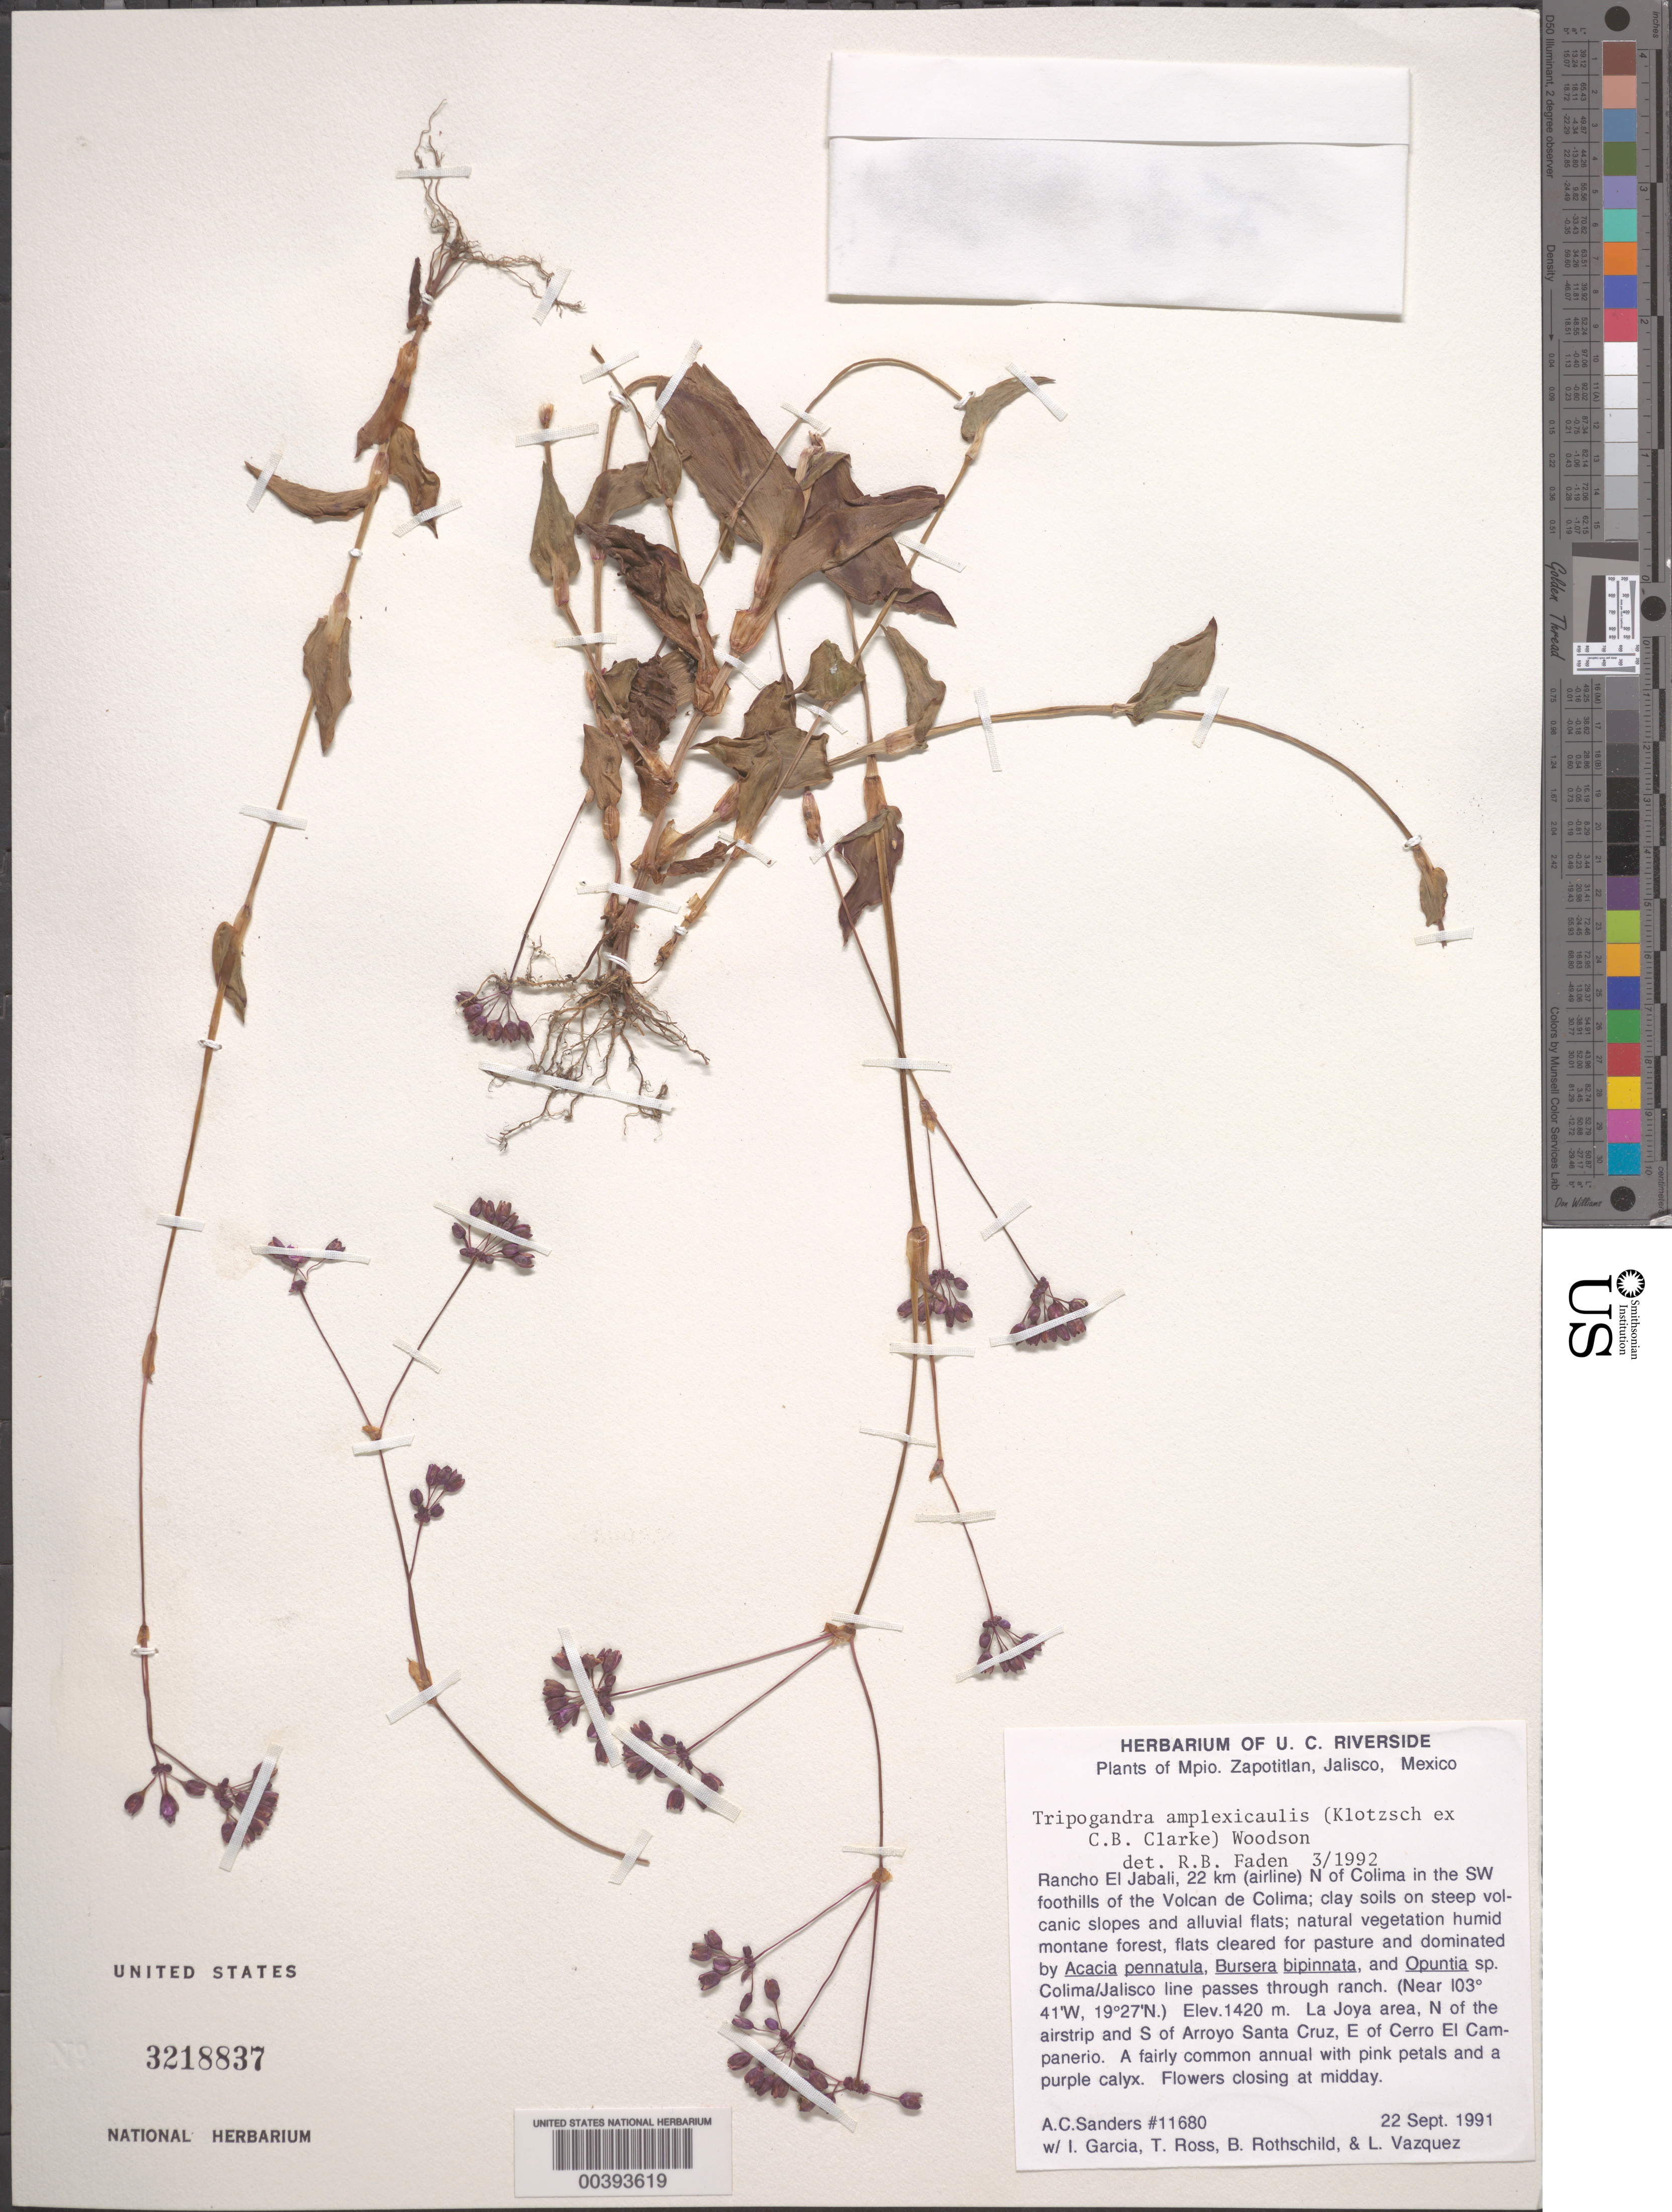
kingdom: Plantae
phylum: Tracheophyta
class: Liliopsida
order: Commelinales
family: Commelinaceae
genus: Tripogandra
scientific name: Tripogandra amplexicaulis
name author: (Klotzsch ex C.B. Clarke) Woodson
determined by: Faden, Robert B., (US), Smithsonian Institution - National Museum of Natural History (UNITED STATES)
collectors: A. Sanders, T. Ross, B. Rothschild, L. Vazquez & I. Garcia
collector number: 11680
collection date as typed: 22 Sep 1991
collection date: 1991-09-22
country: Mexico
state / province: Jalisco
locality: Rancho El Jabali, N of Colima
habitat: Humid montane forest, flats cleared for pasture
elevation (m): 1420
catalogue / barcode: US 3218837